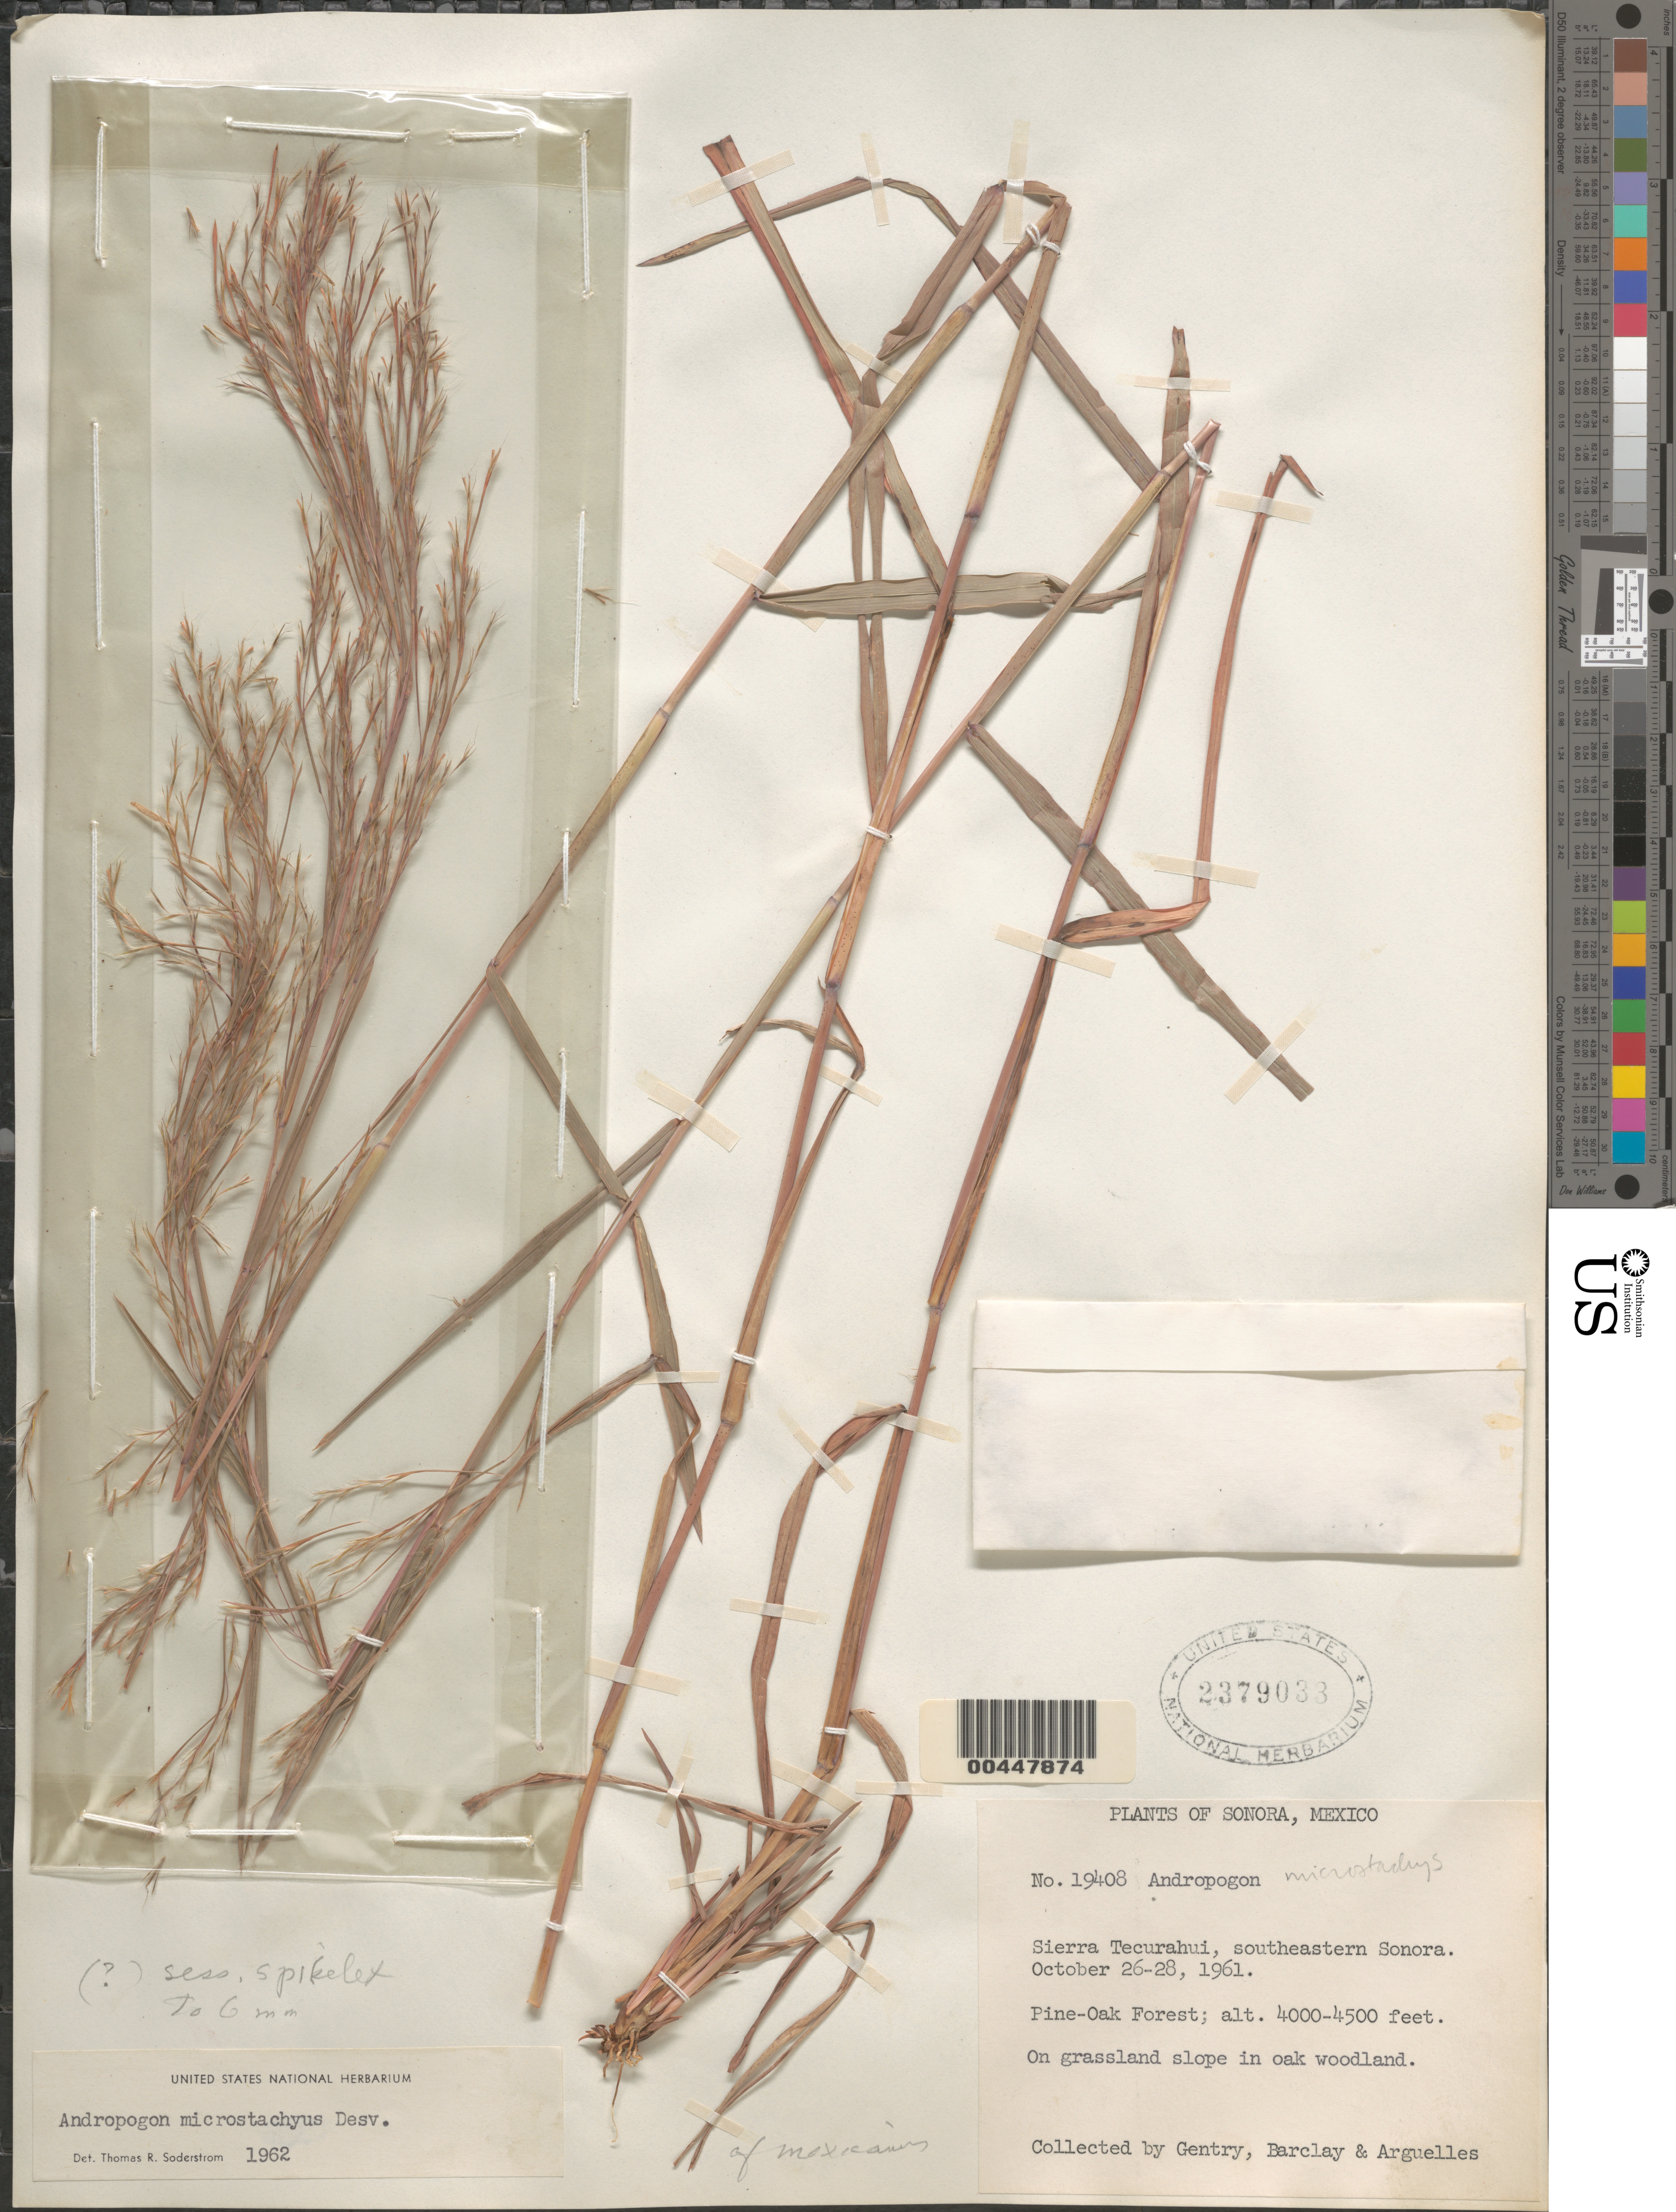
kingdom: Plantae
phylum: Tracheophyta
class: Liliopsida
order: Poales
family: Poaceae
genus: Andropogon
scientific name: Andropogon mexicanus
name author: Hitchc.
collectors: Gentry, --, A. S. Barclay & J. Arguelles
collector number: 19408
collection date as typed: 26 Oct 1961 to 28 Oct 1961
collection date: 1961-10-26/1961-10-28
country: Mexico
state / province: Sinaloa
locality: Sierra Tecurahui, SE Sonora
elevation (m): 1219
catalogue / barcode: US 2379033